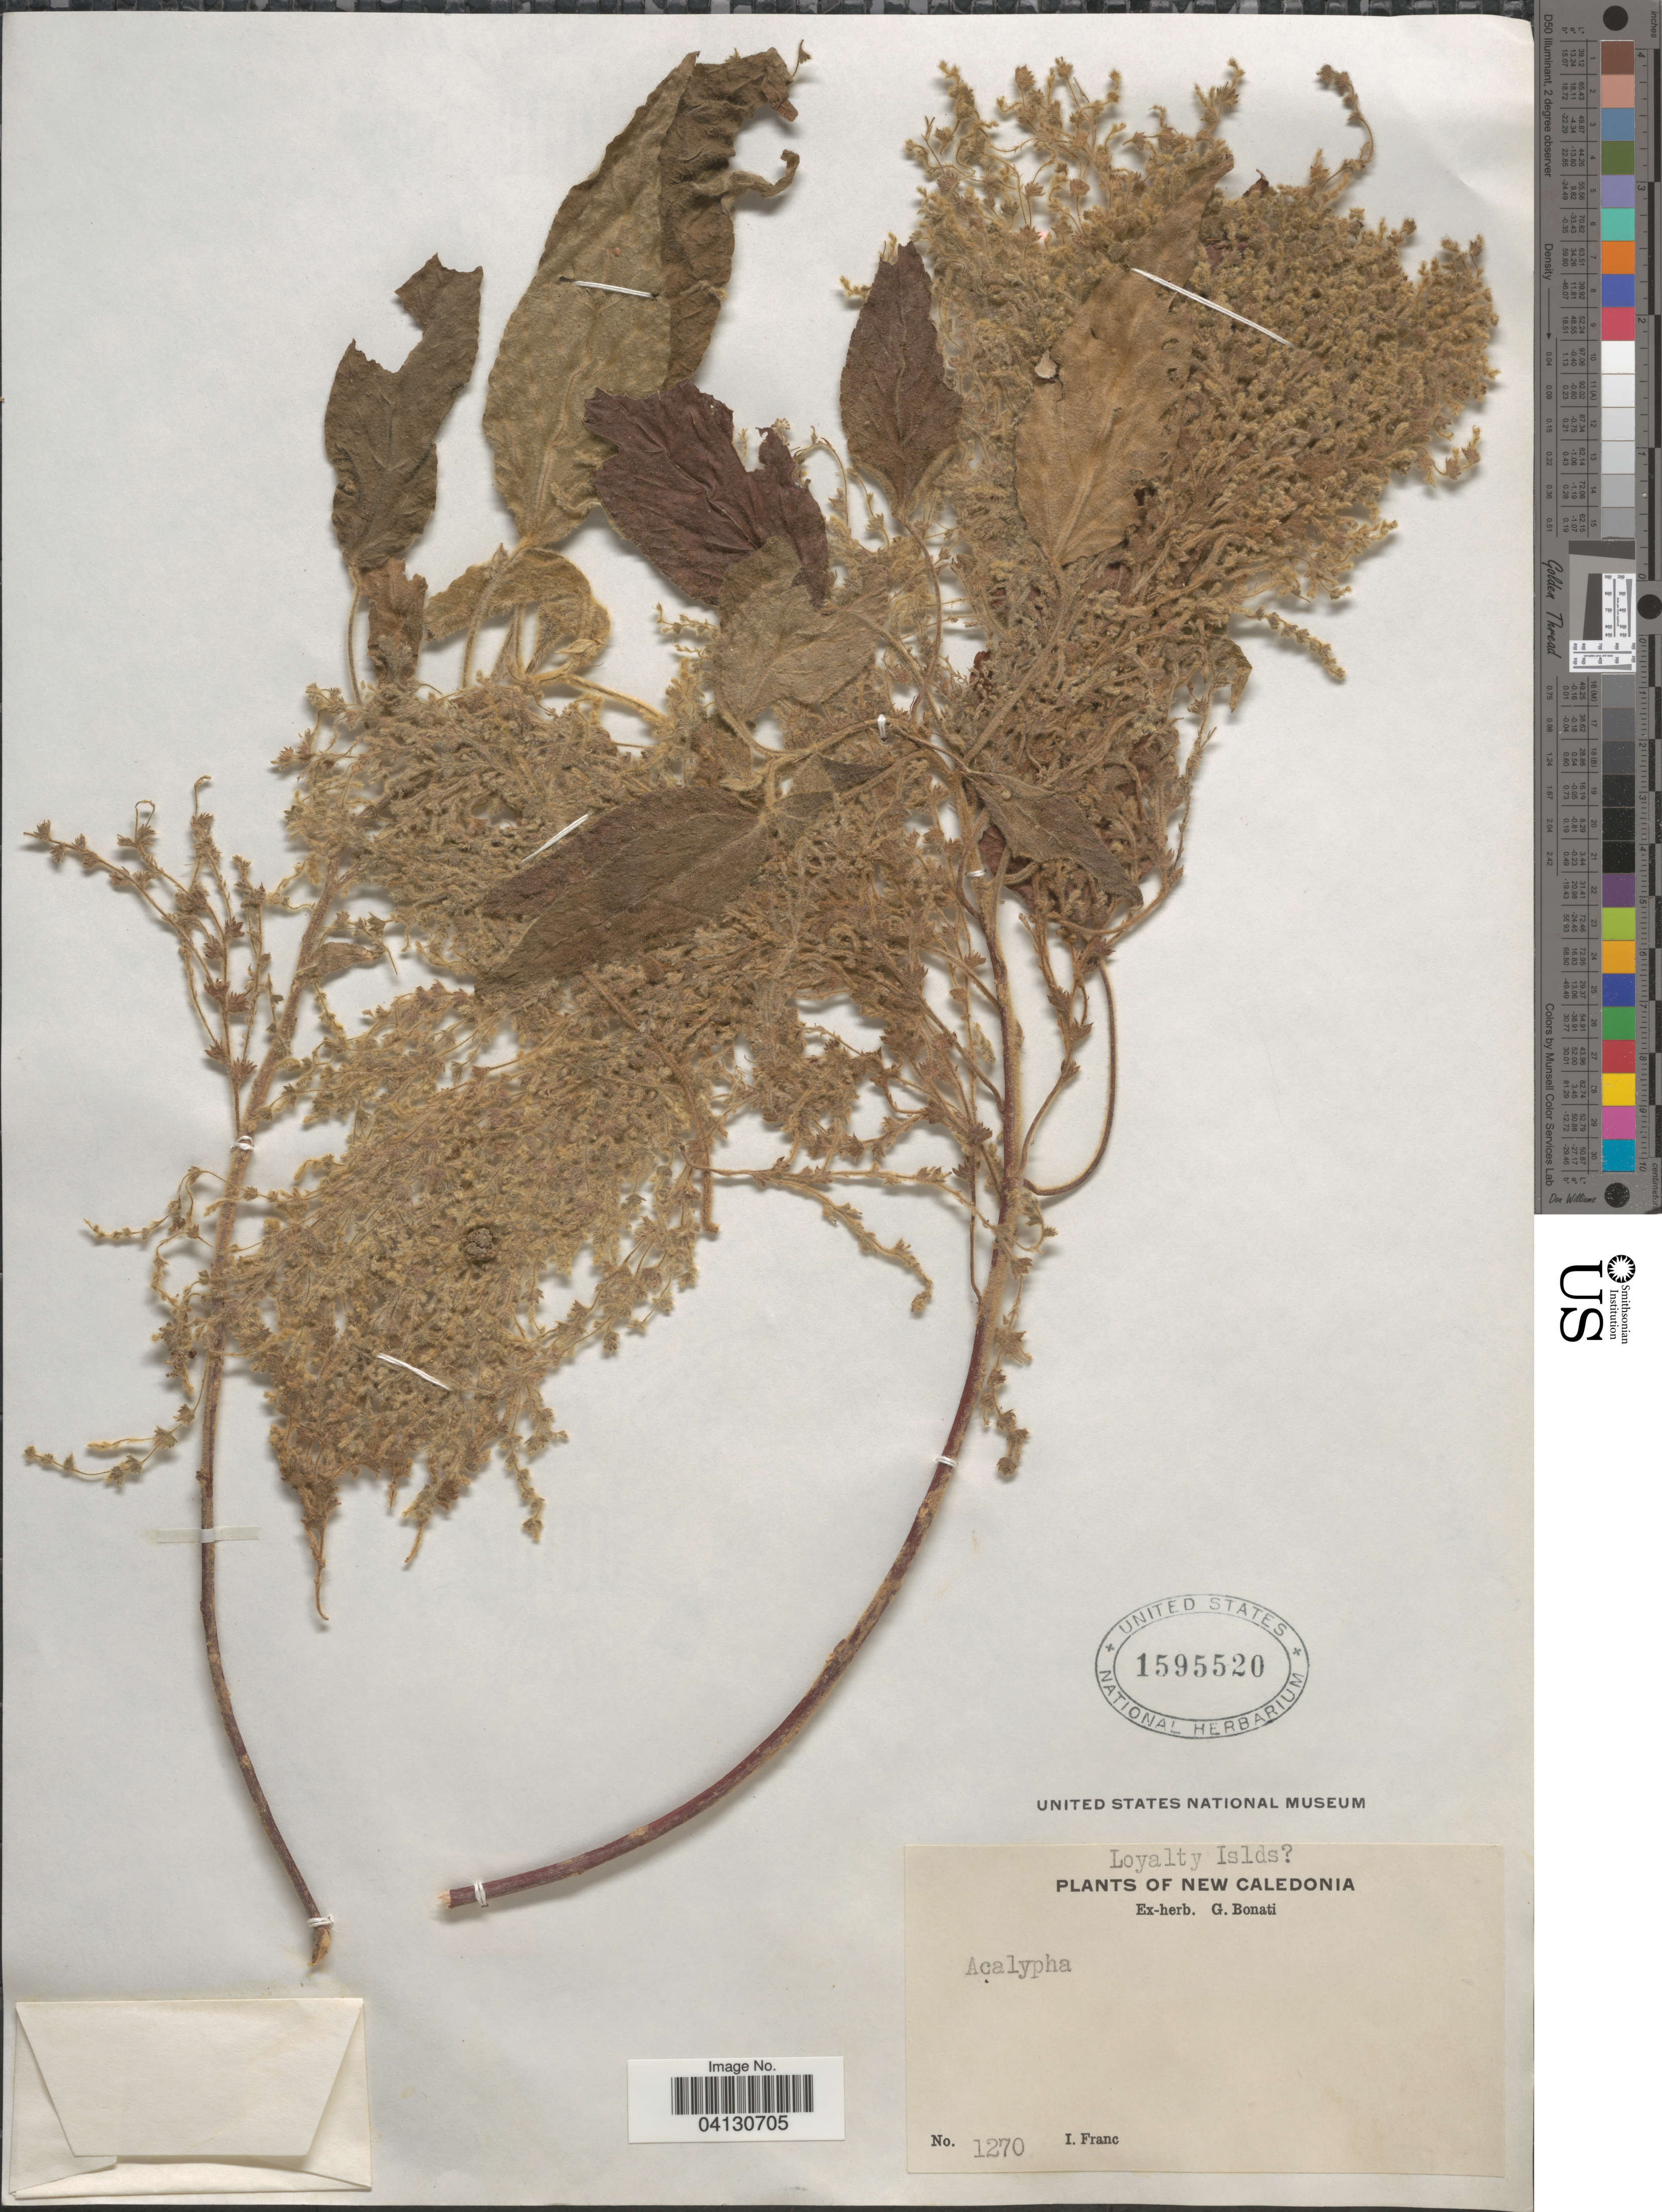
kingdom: Plantae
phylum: Tracheophyta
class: Magnoliopsida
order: Malpighiales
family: Euphorbiaceae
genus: Acalypha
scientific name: Acalypha sp.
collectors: I. Franc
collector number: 1270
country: New Caledonia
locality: Loyalty Islds.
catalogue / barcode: US 1595520